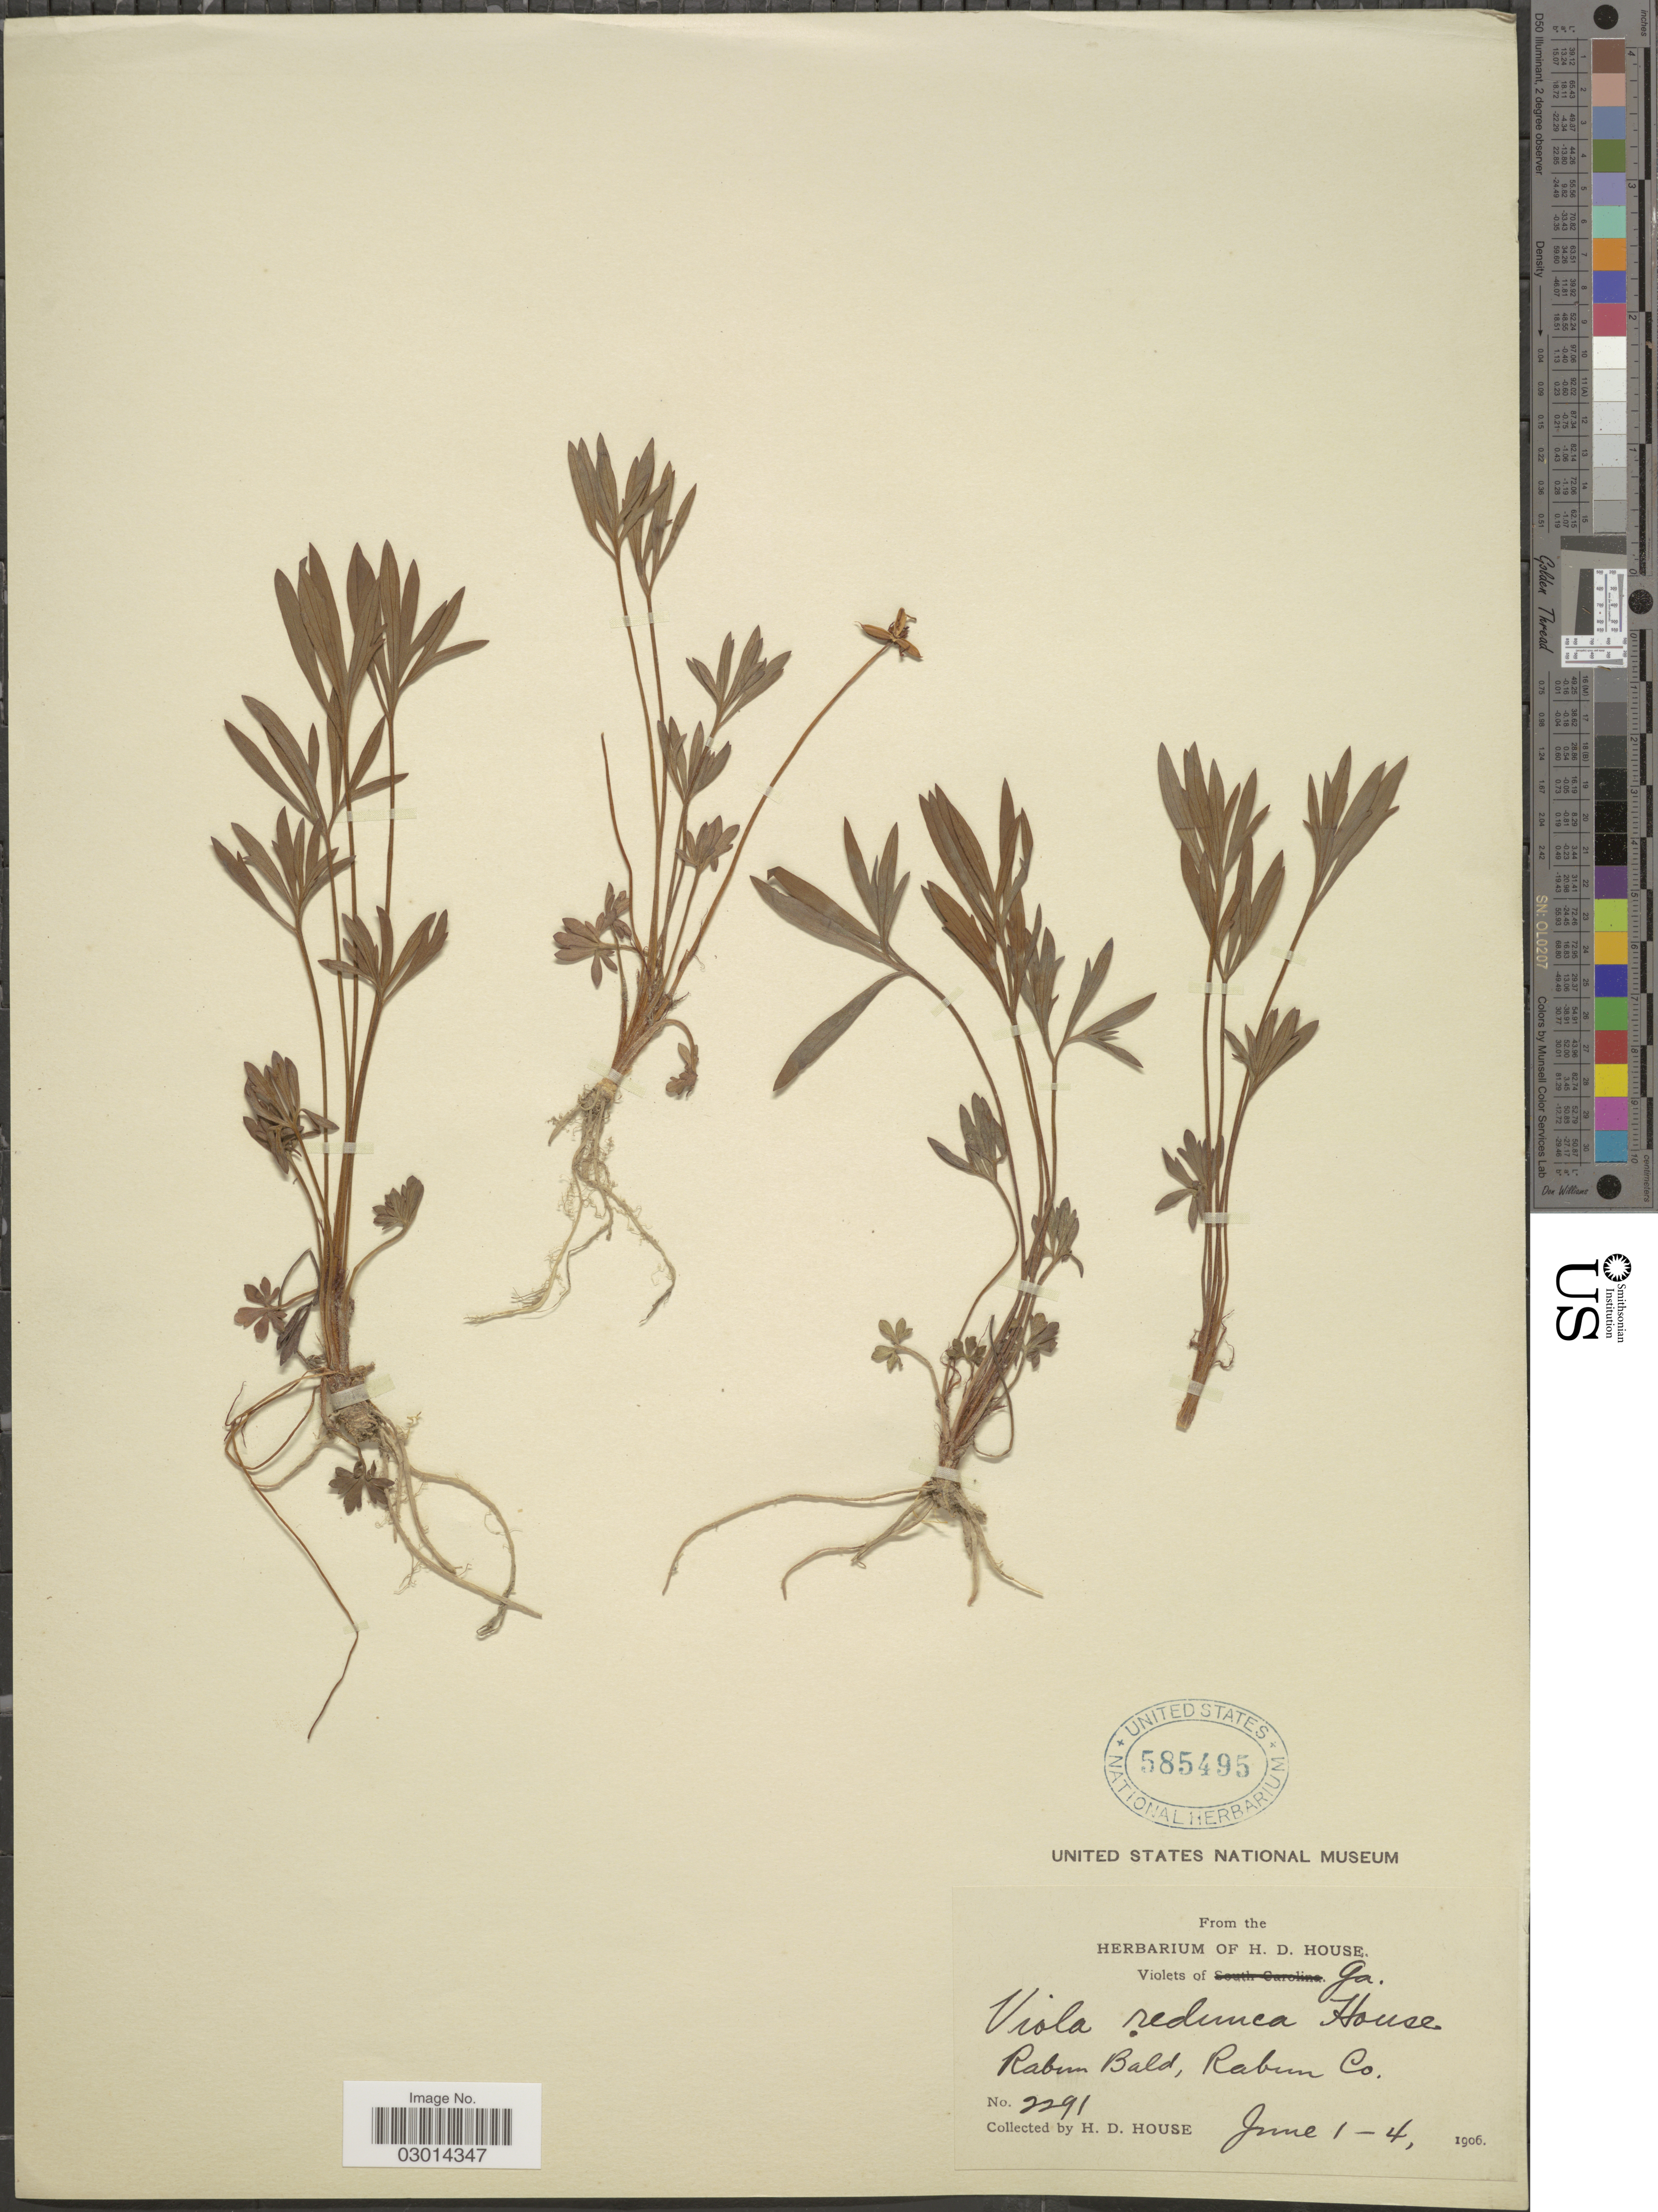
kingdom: Plantae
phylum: Tracheophyta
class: Magnoliopsida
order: Malpighiales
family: Violaceae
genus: Viola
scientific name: Viola redunca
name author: House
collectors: H. D. House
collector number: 2291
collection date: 1906-06-01/1906-06-04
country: United States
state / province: Georgia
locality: Rabun Bald, Rabun Co.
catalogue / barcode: US 585495